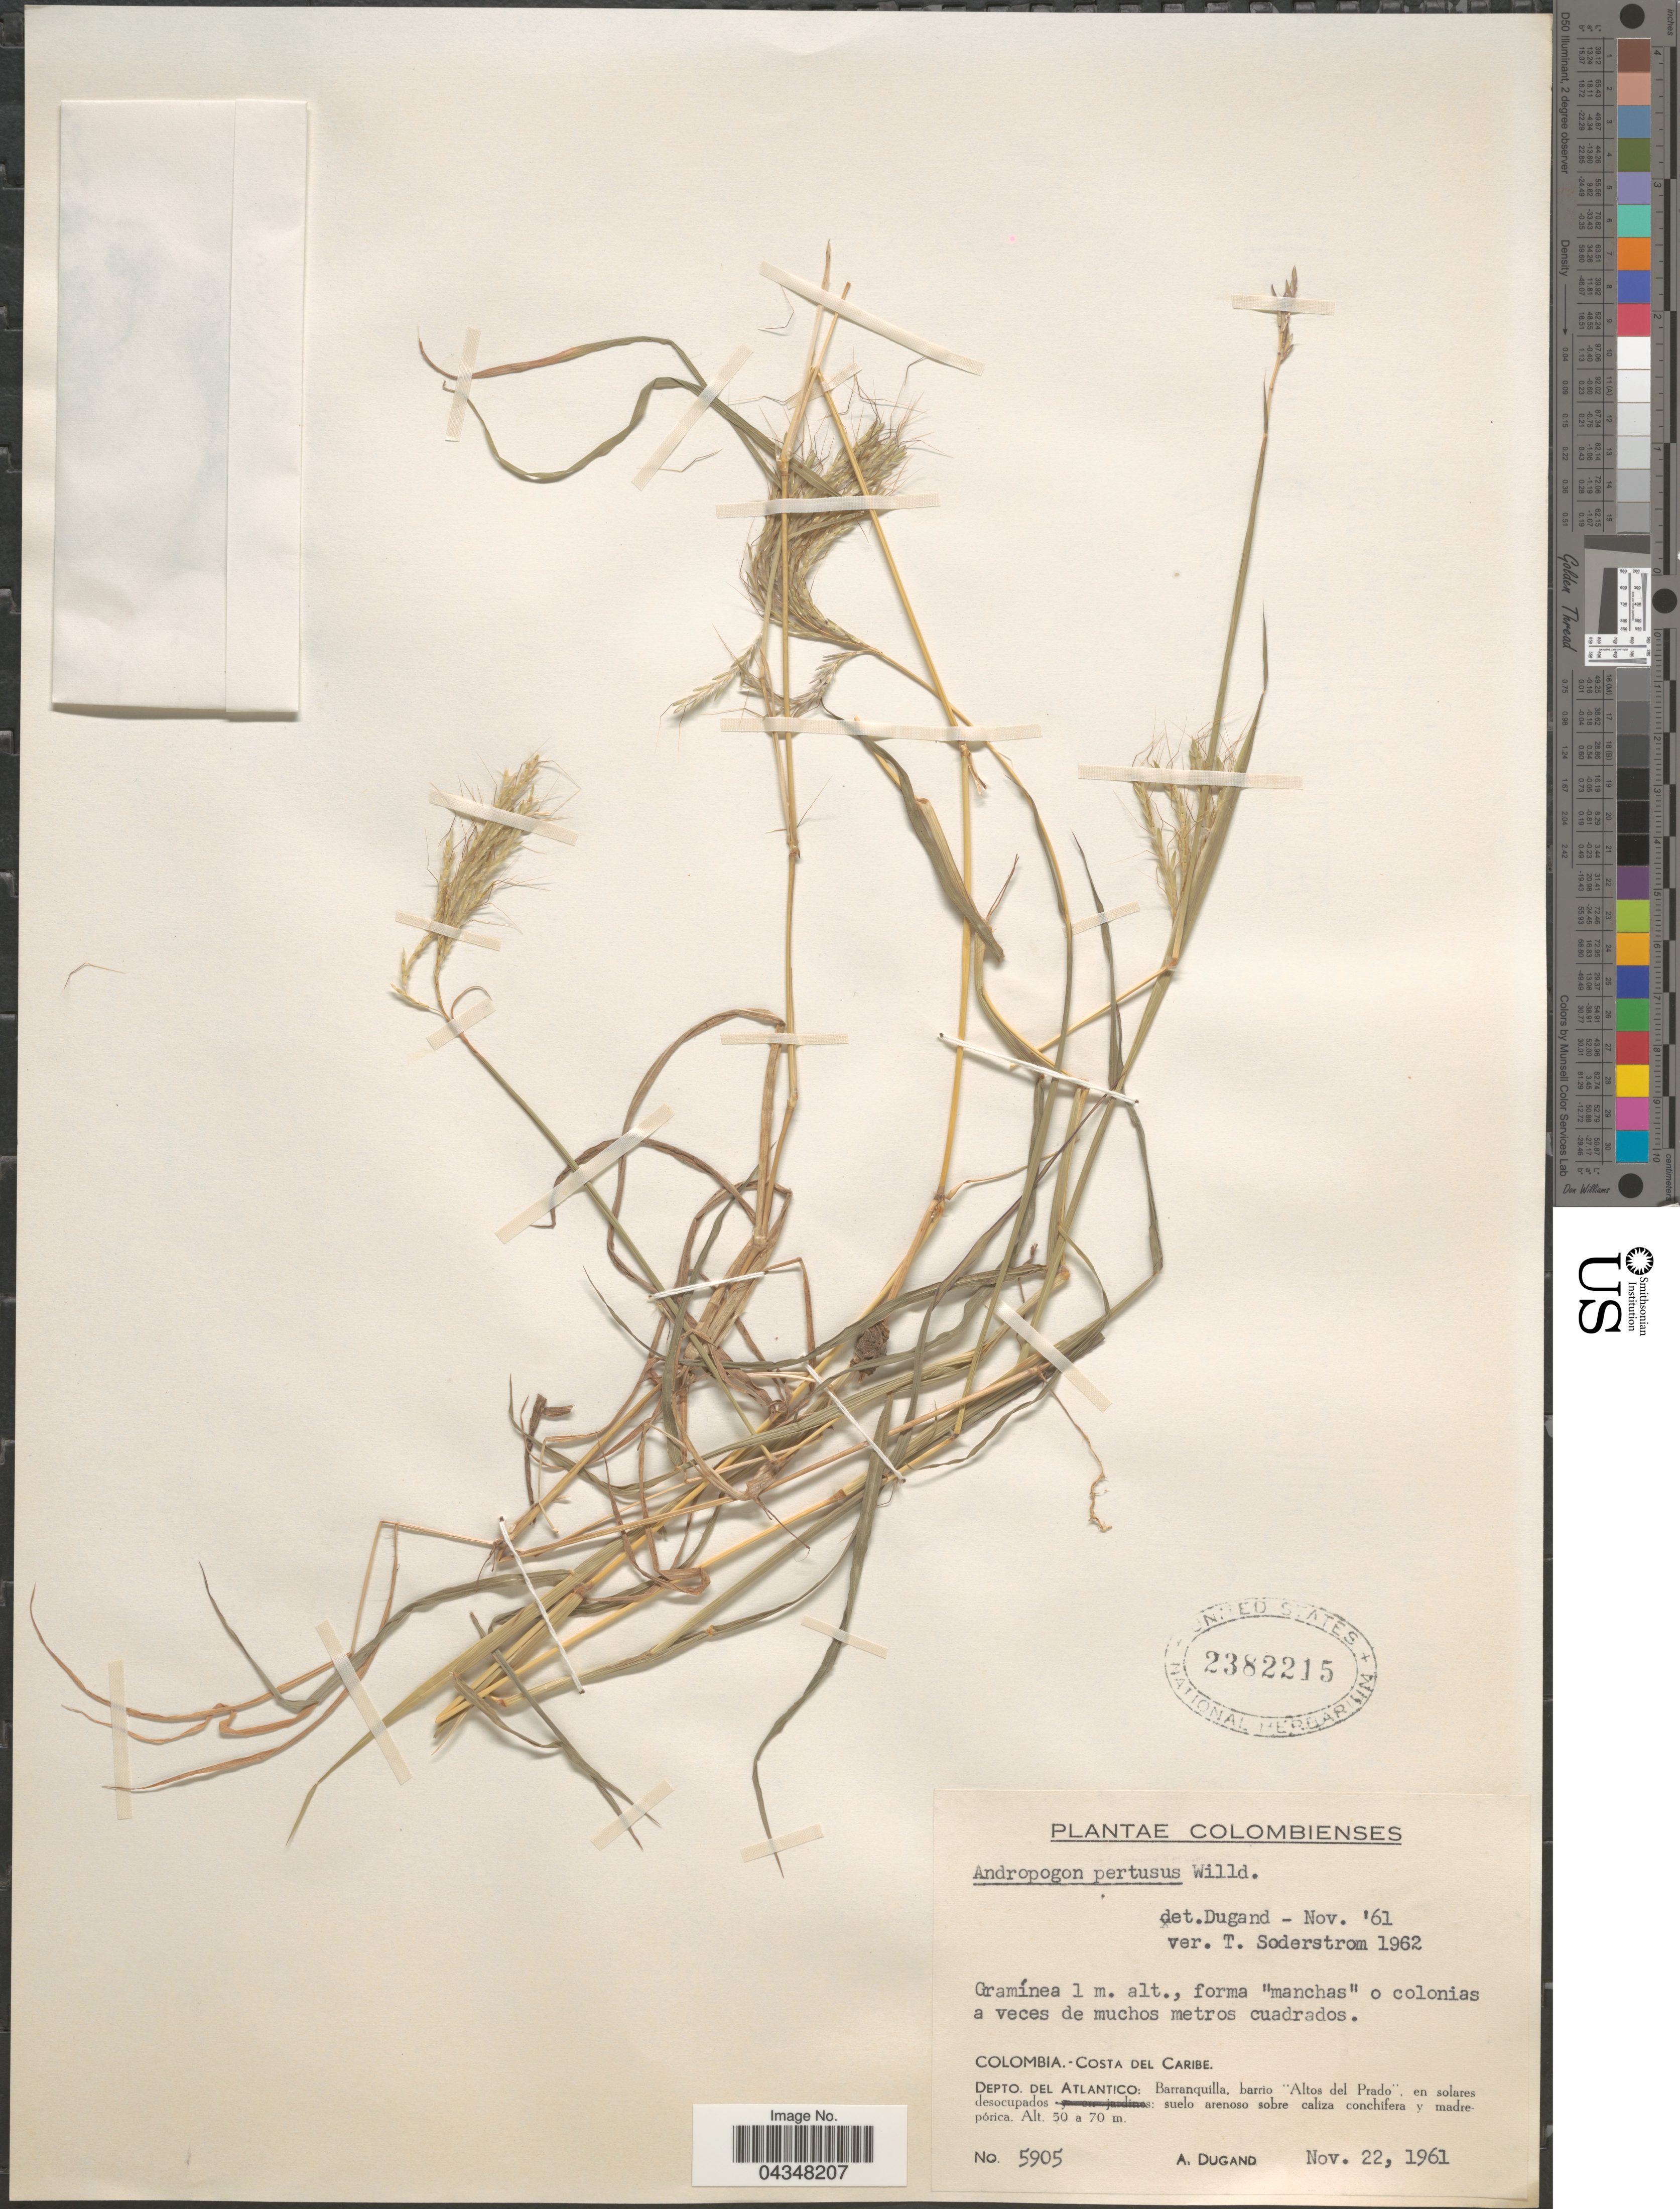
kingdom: Plantae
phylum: Tracheophyta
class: Liliopsida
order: Poales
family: Poaceae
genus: Bothriochloa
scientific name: Bothriochloa pertusa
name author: (L.) A. Camus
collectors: A. Dugand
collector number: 5905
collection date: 1961-11-22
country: Colombia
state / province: Atlántico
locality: Costa del Caribe. Depto. del Atlantico: Barranquilla, barrio "Altos del Prado".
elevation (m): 50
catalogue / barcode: US 2382215